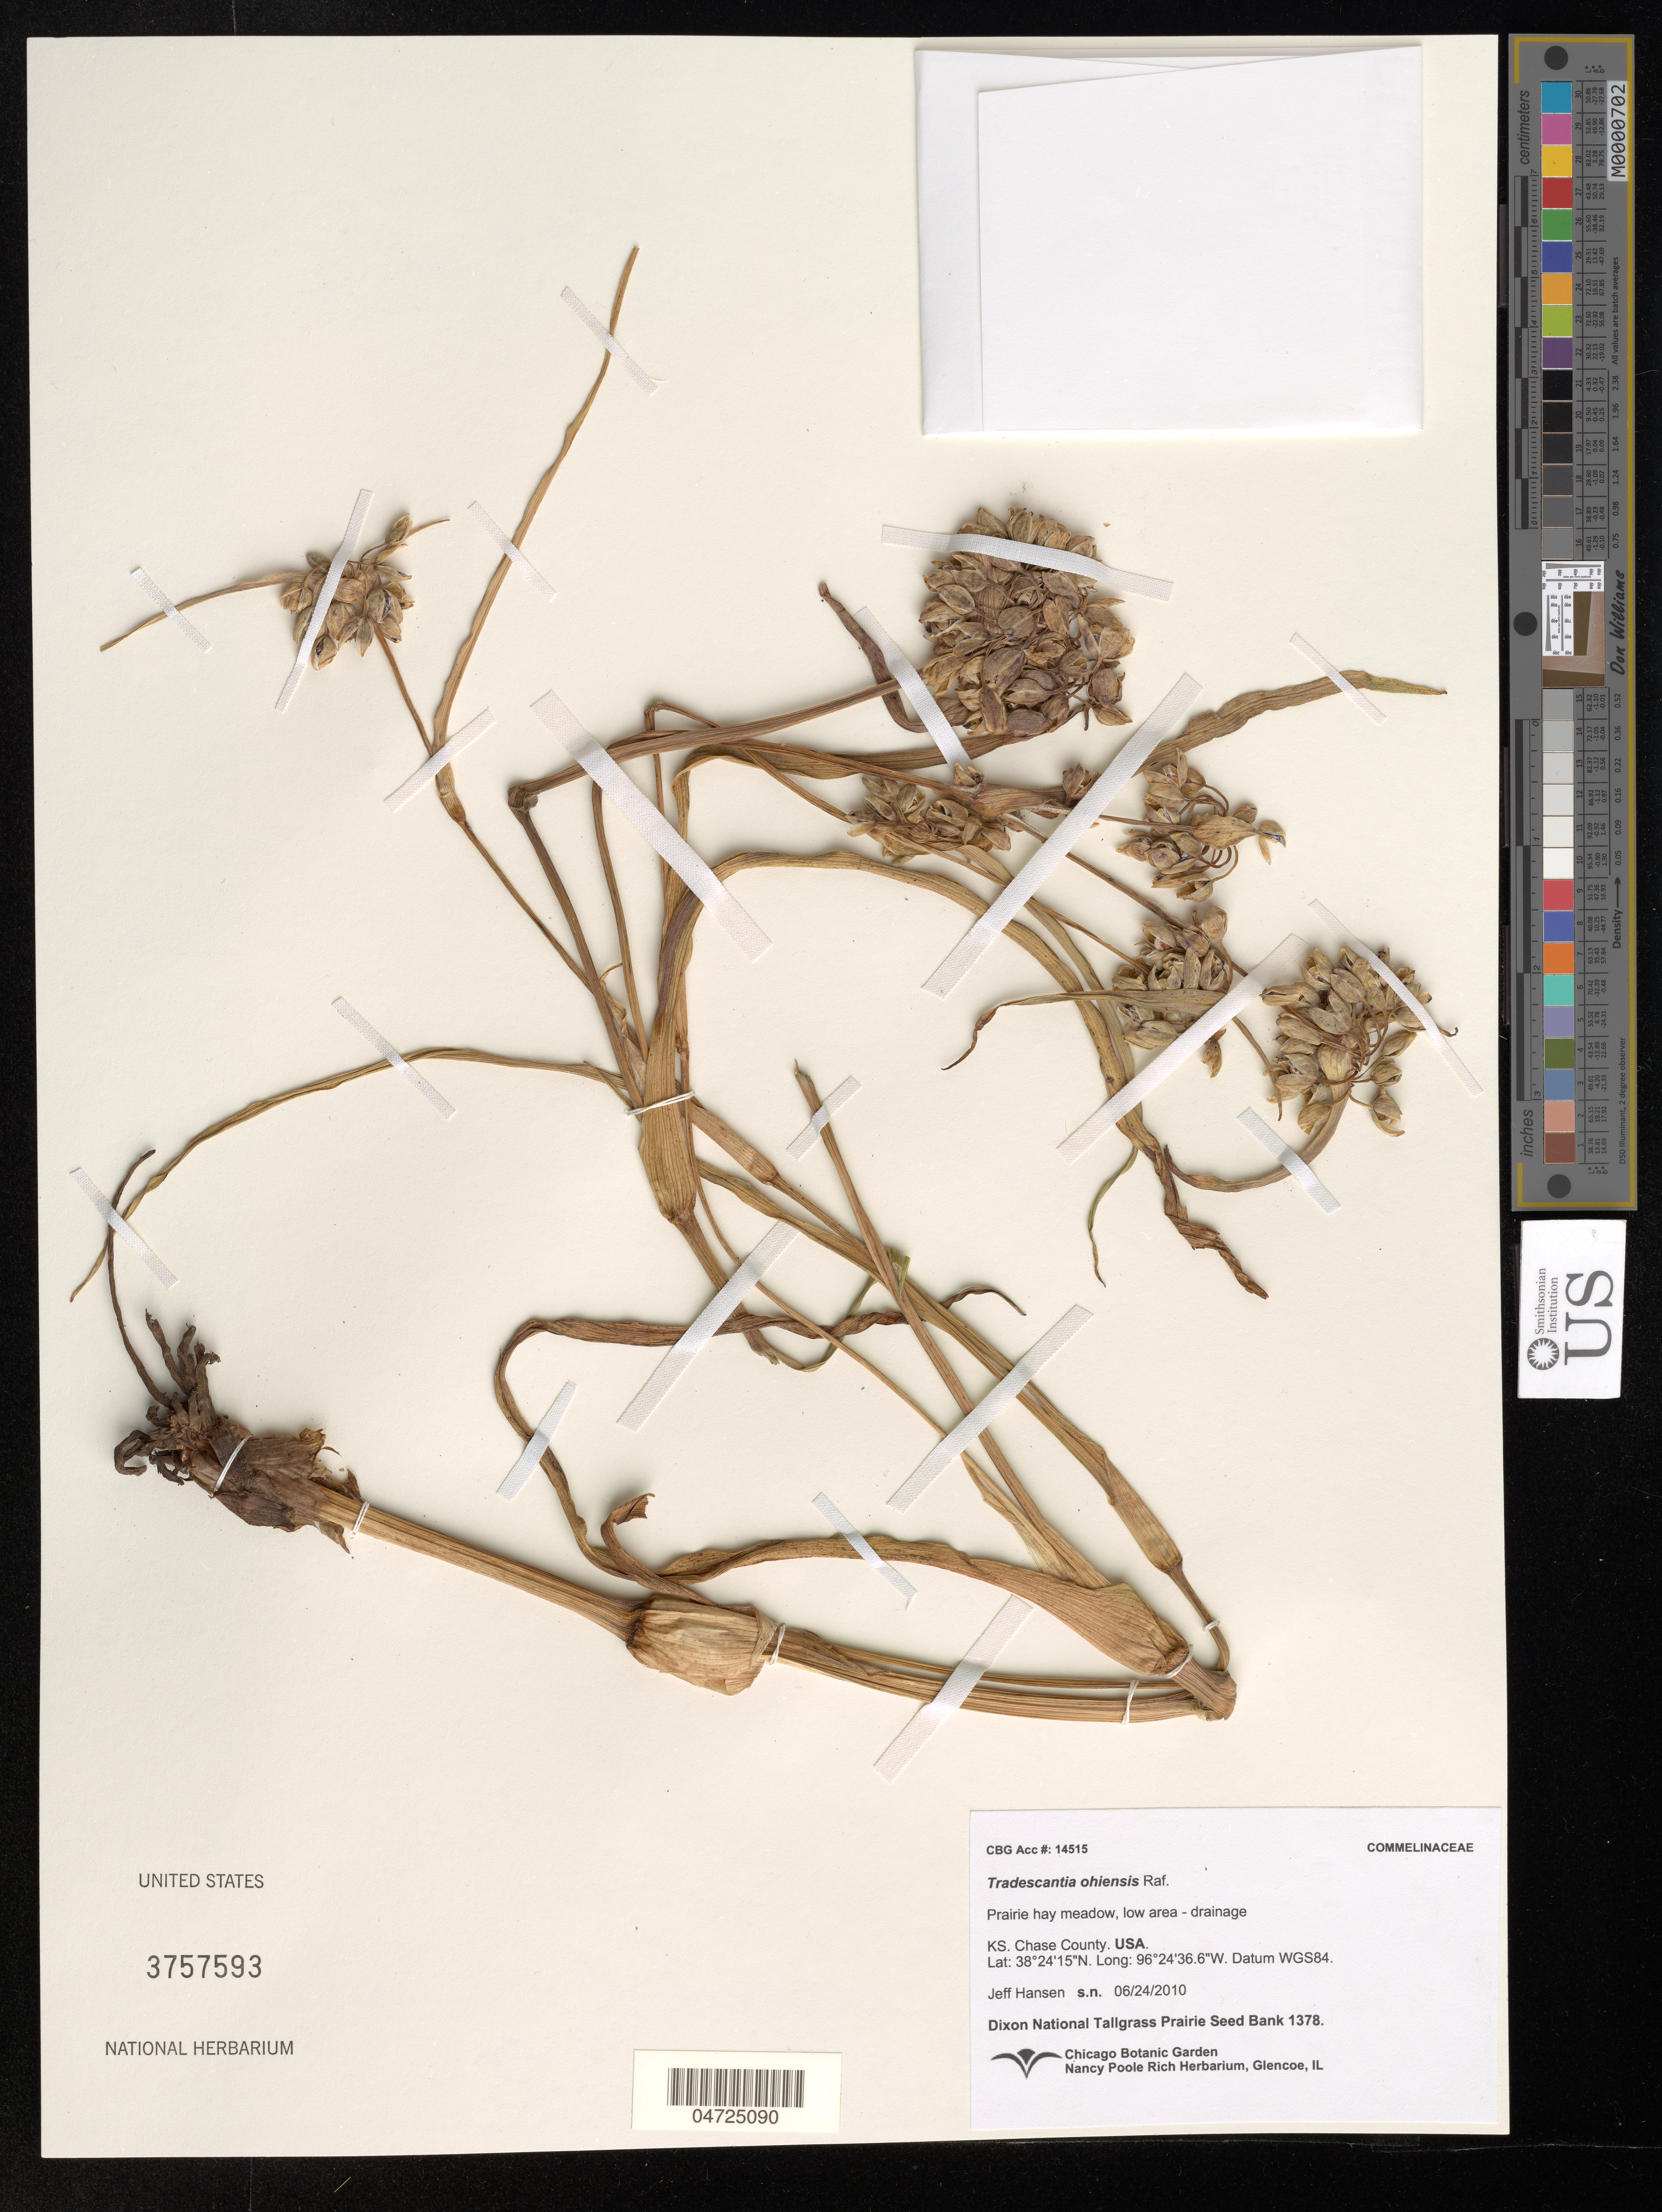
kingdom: Plantae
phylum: Tracheophyta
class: Liliopsida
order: Commelinales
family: Commelinaceae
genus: Tradescantia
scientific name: Tradescantia ohiensis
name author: Raf.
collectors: J. Hansen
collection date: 2010-06-24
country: United States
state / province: Kansas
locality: Chase County. Datum WGS84.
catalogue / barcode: US 3757593